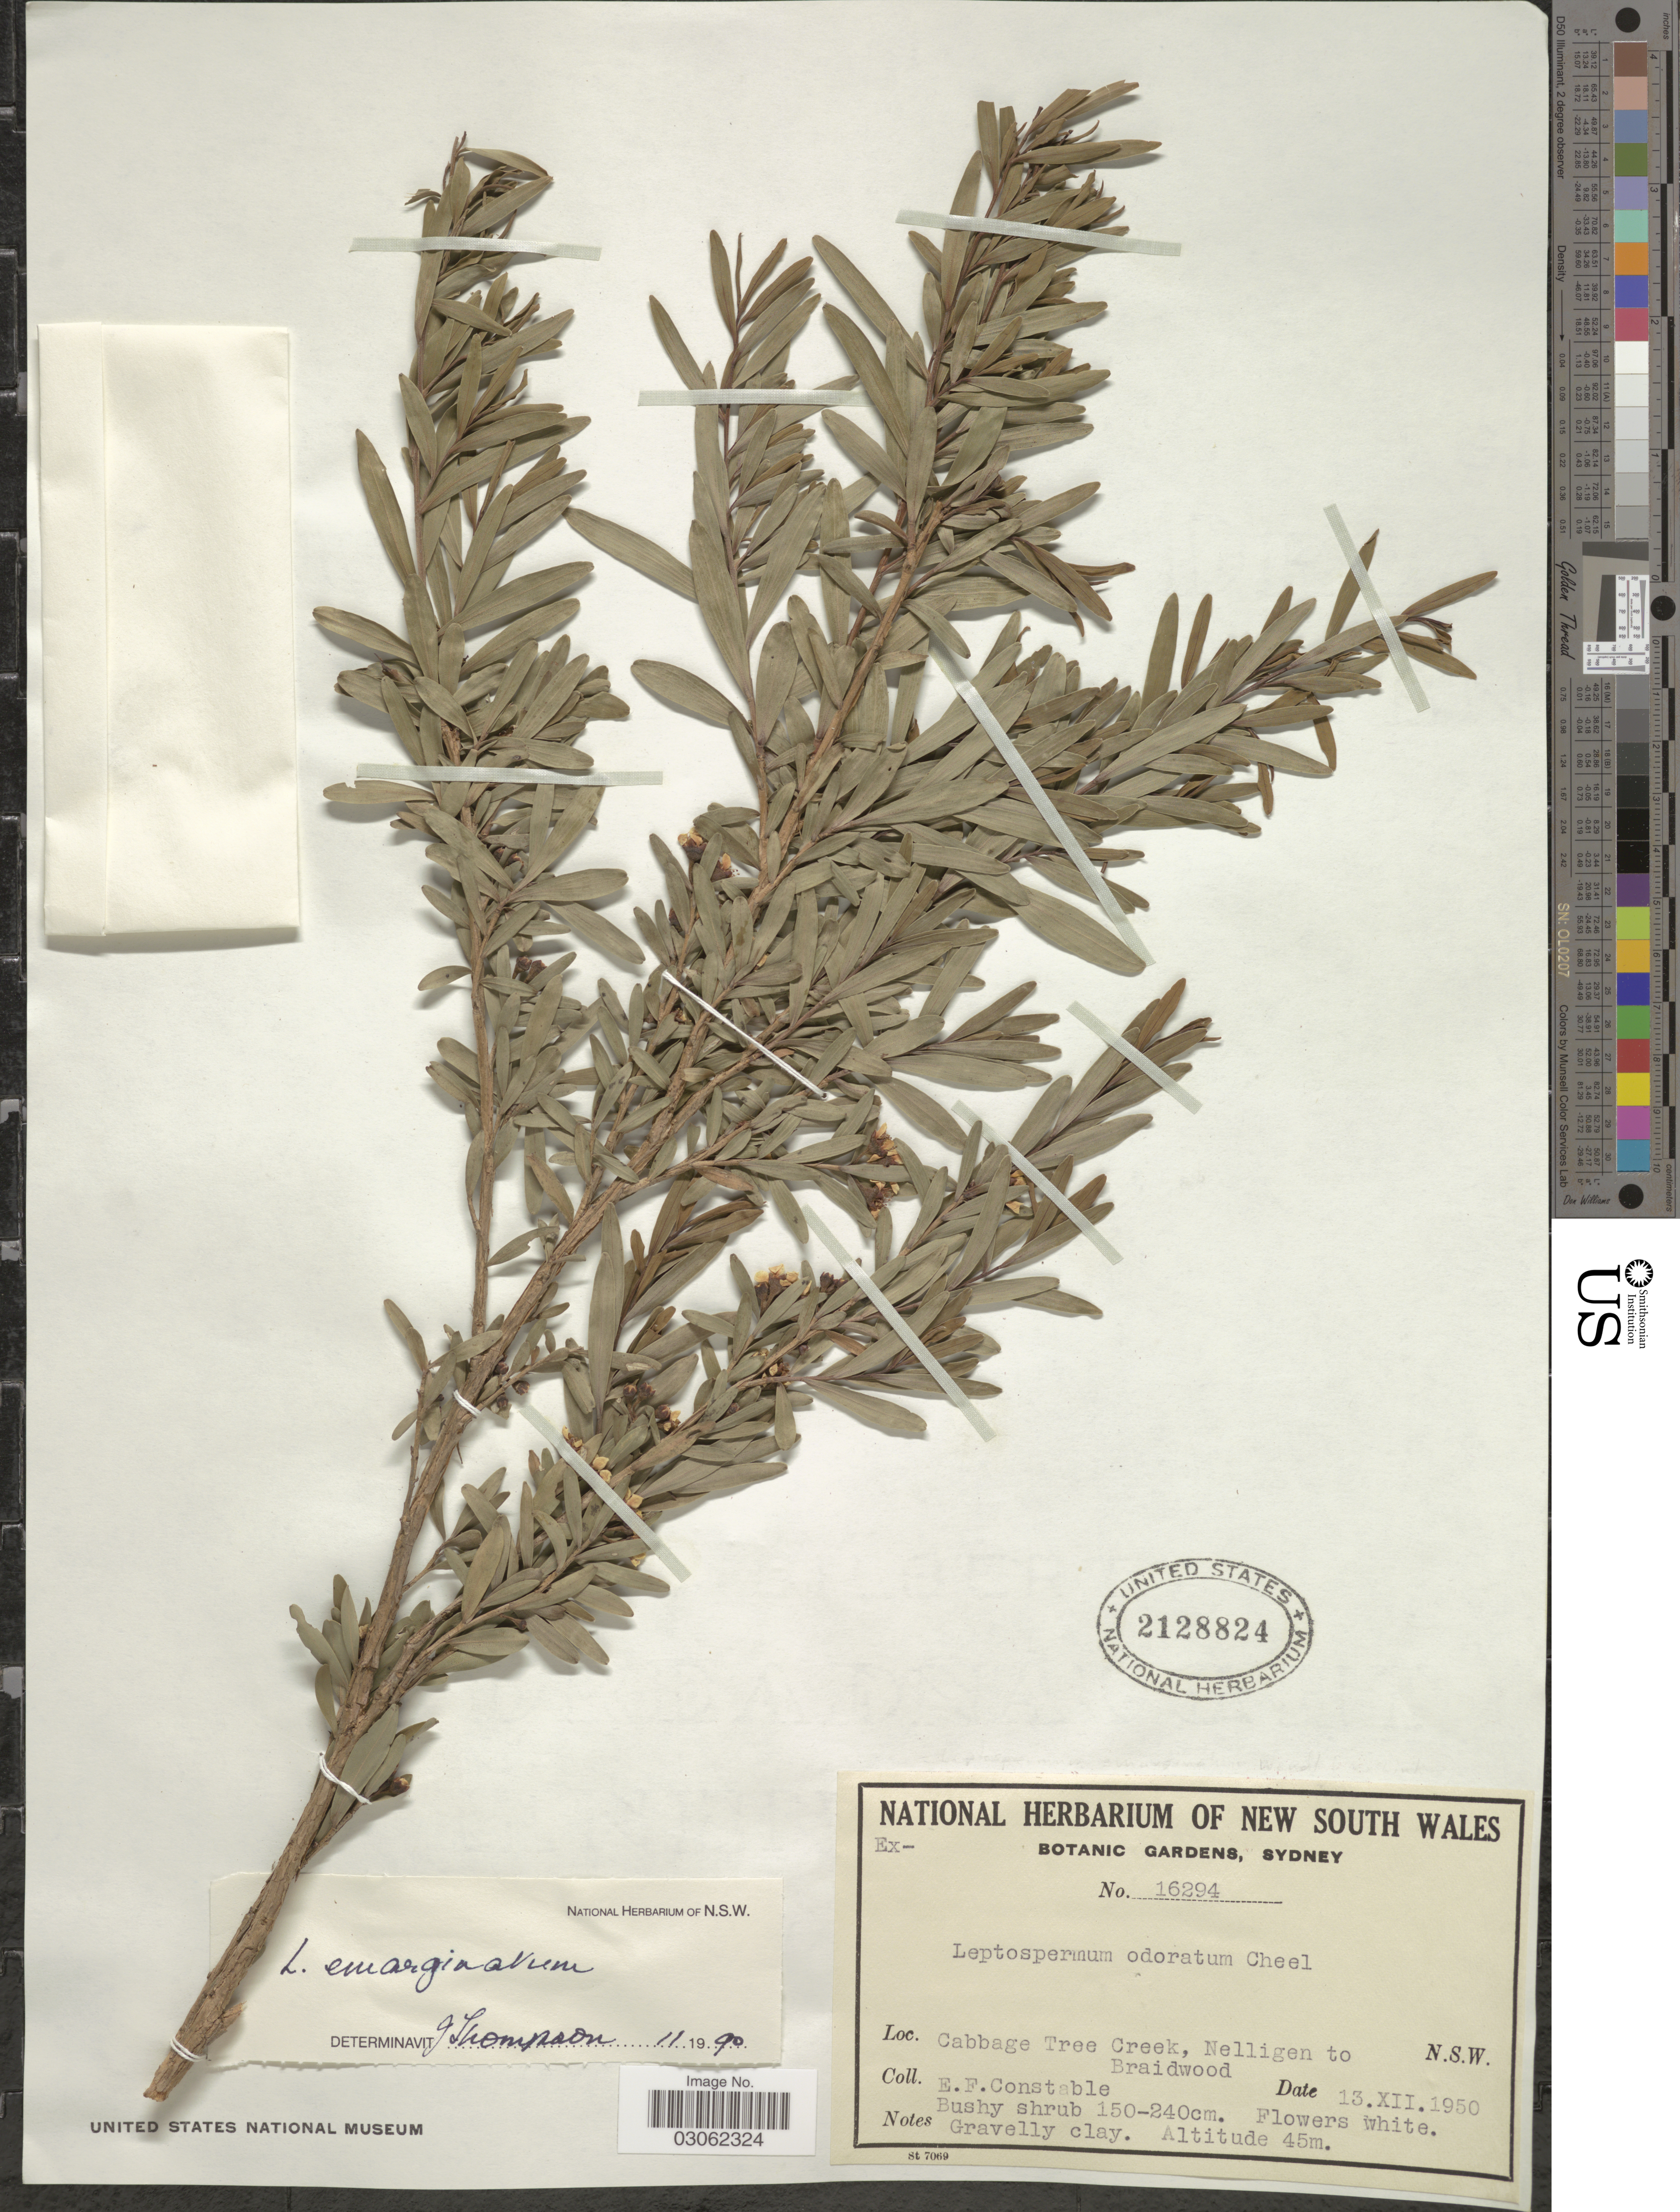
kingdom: Plantae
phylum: Tracheophyta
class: Magnoliopsida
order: Myrtales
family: Myrtaceae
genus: Leptospermum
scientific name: Leptospermum emarginatum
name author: H.L. Wendl. ex Link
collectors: E. F. Constable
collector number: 16294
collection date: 1950-12-13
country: Australia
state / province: New South Wales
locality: Cabbage Tree Creek, Nelligen to Braidwood. N.S.W.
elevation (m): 45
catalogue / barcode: US 2128824